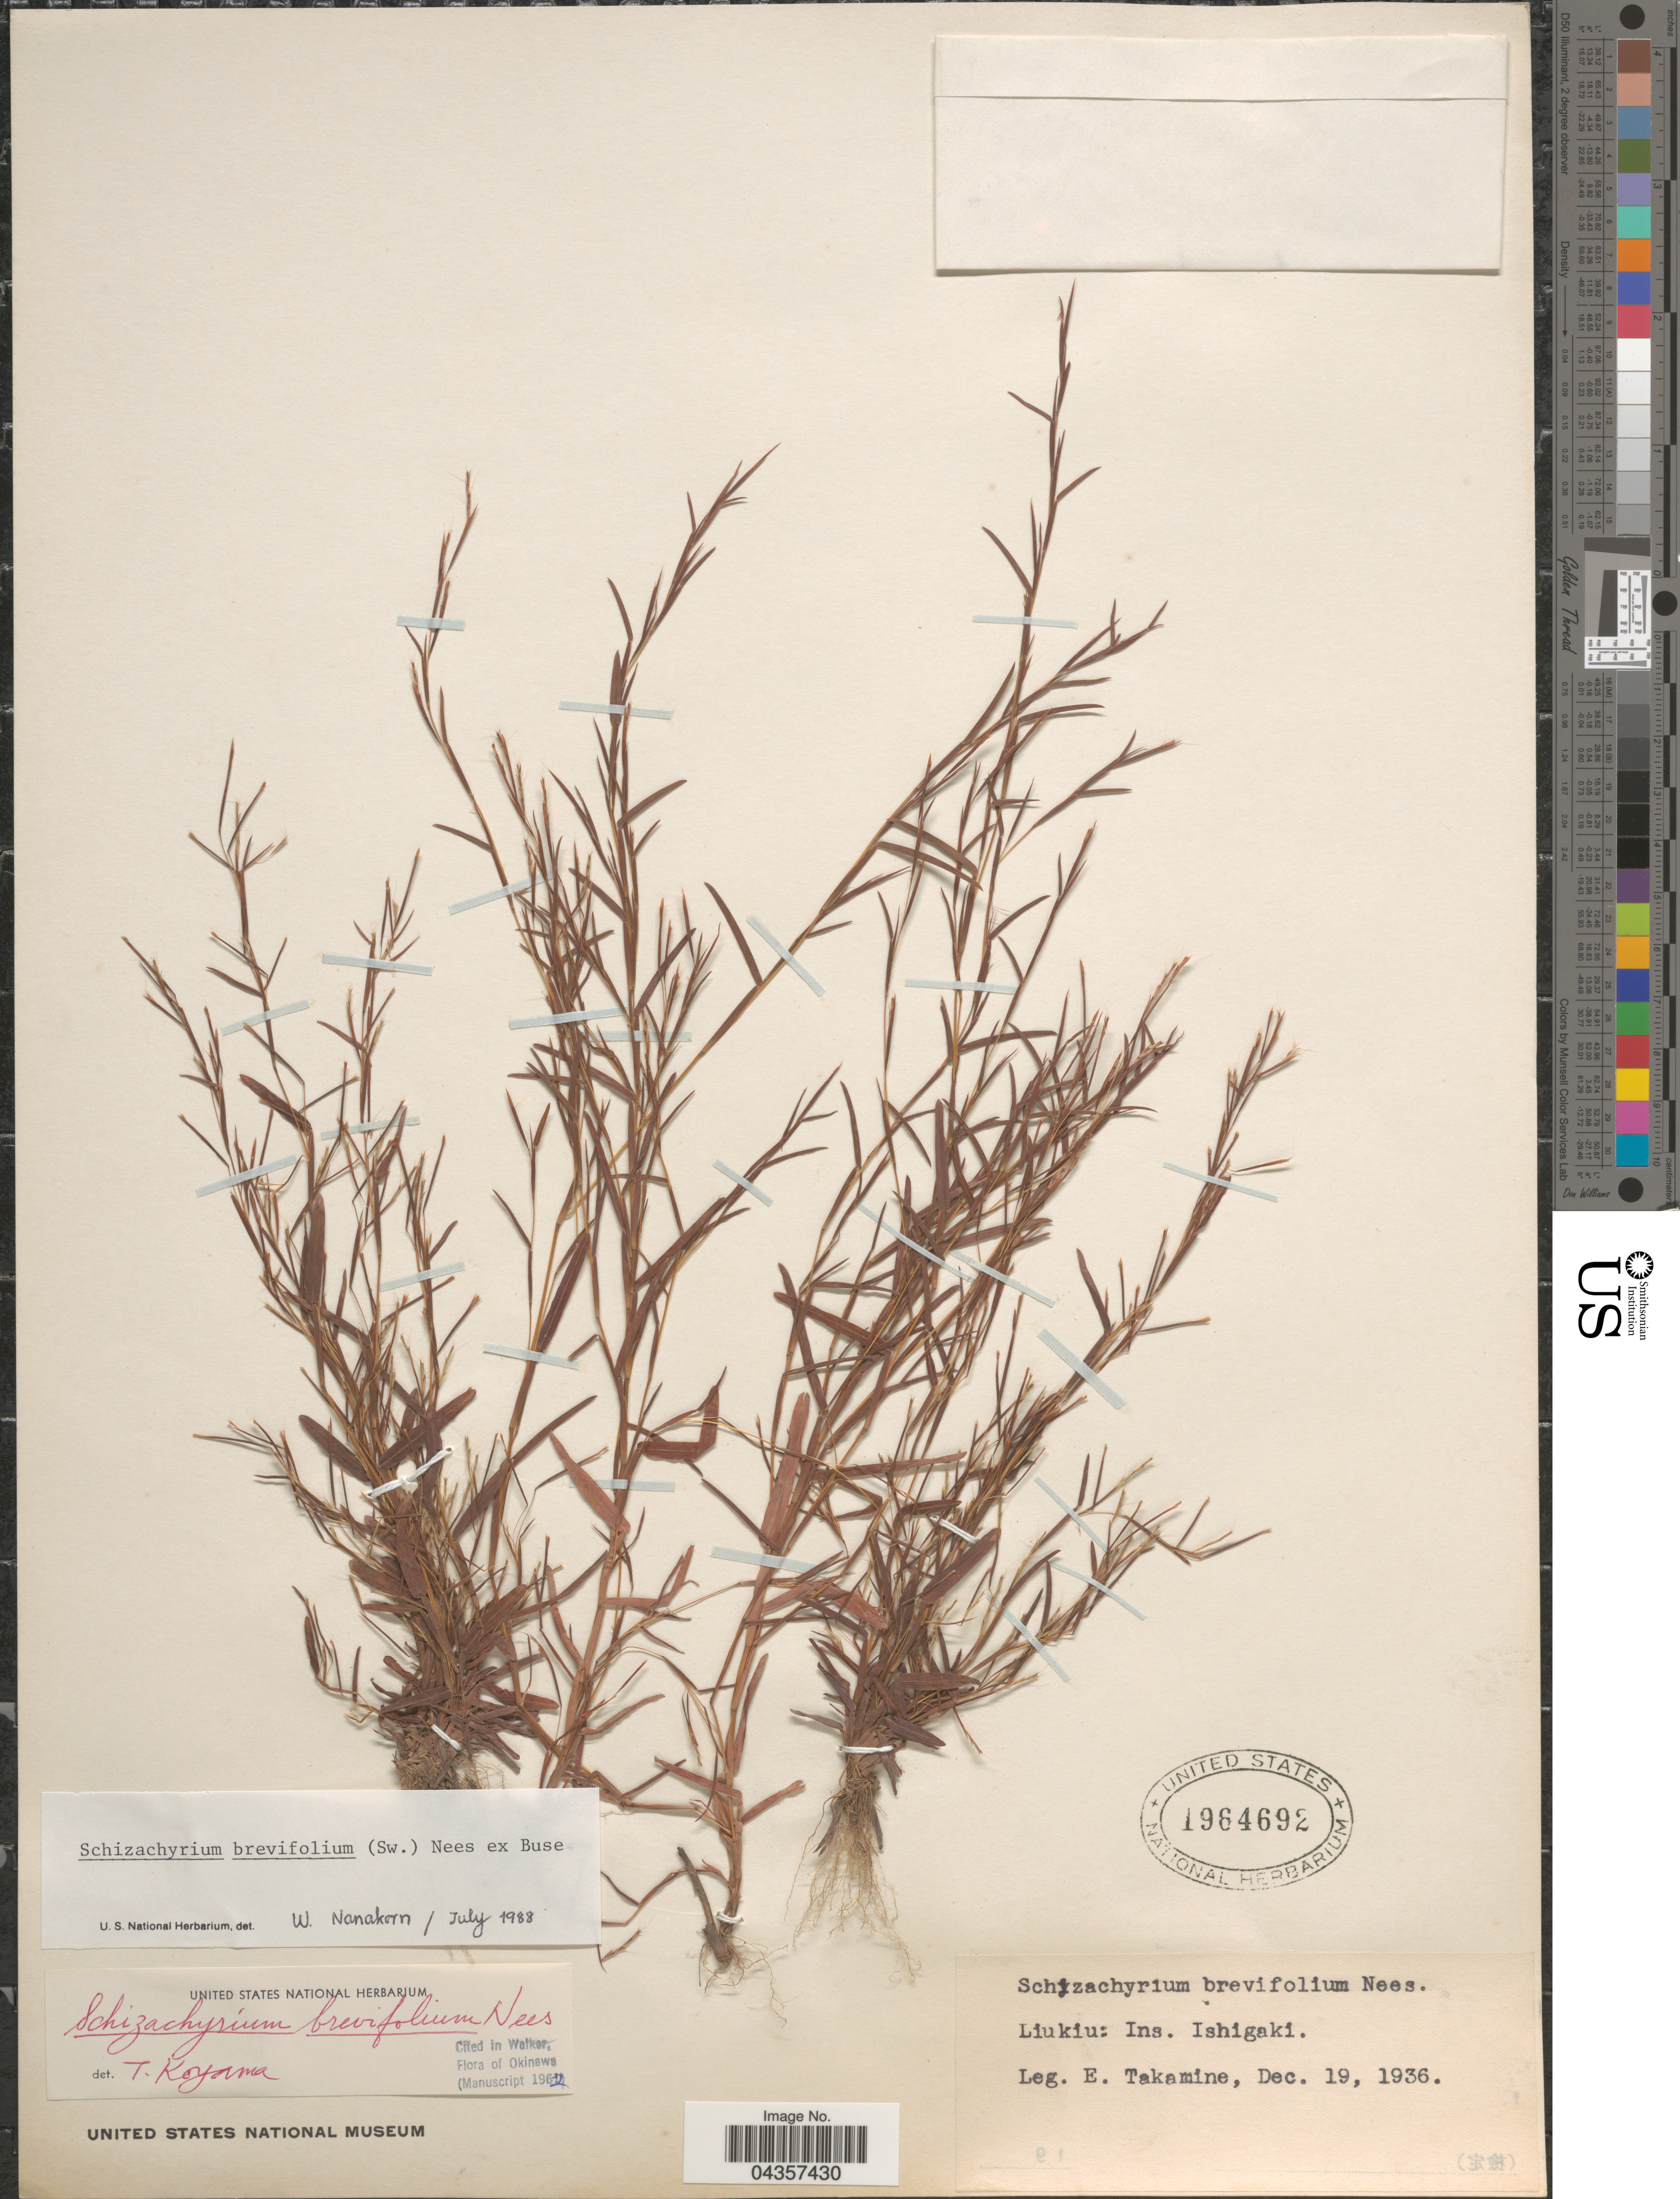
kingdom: Plantae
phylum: Tracheophyta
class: Liliopsida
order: Poales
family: Poaceae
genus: Schizachyrium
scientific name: Schizachyrium brevifolium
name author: (Sw.) Nees ex Büse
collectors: E. Takamine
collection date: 1936-12-19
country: Japan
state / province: Okinawa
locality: Liukiu: Ins. Ishigaki.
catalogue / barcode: US 1964692